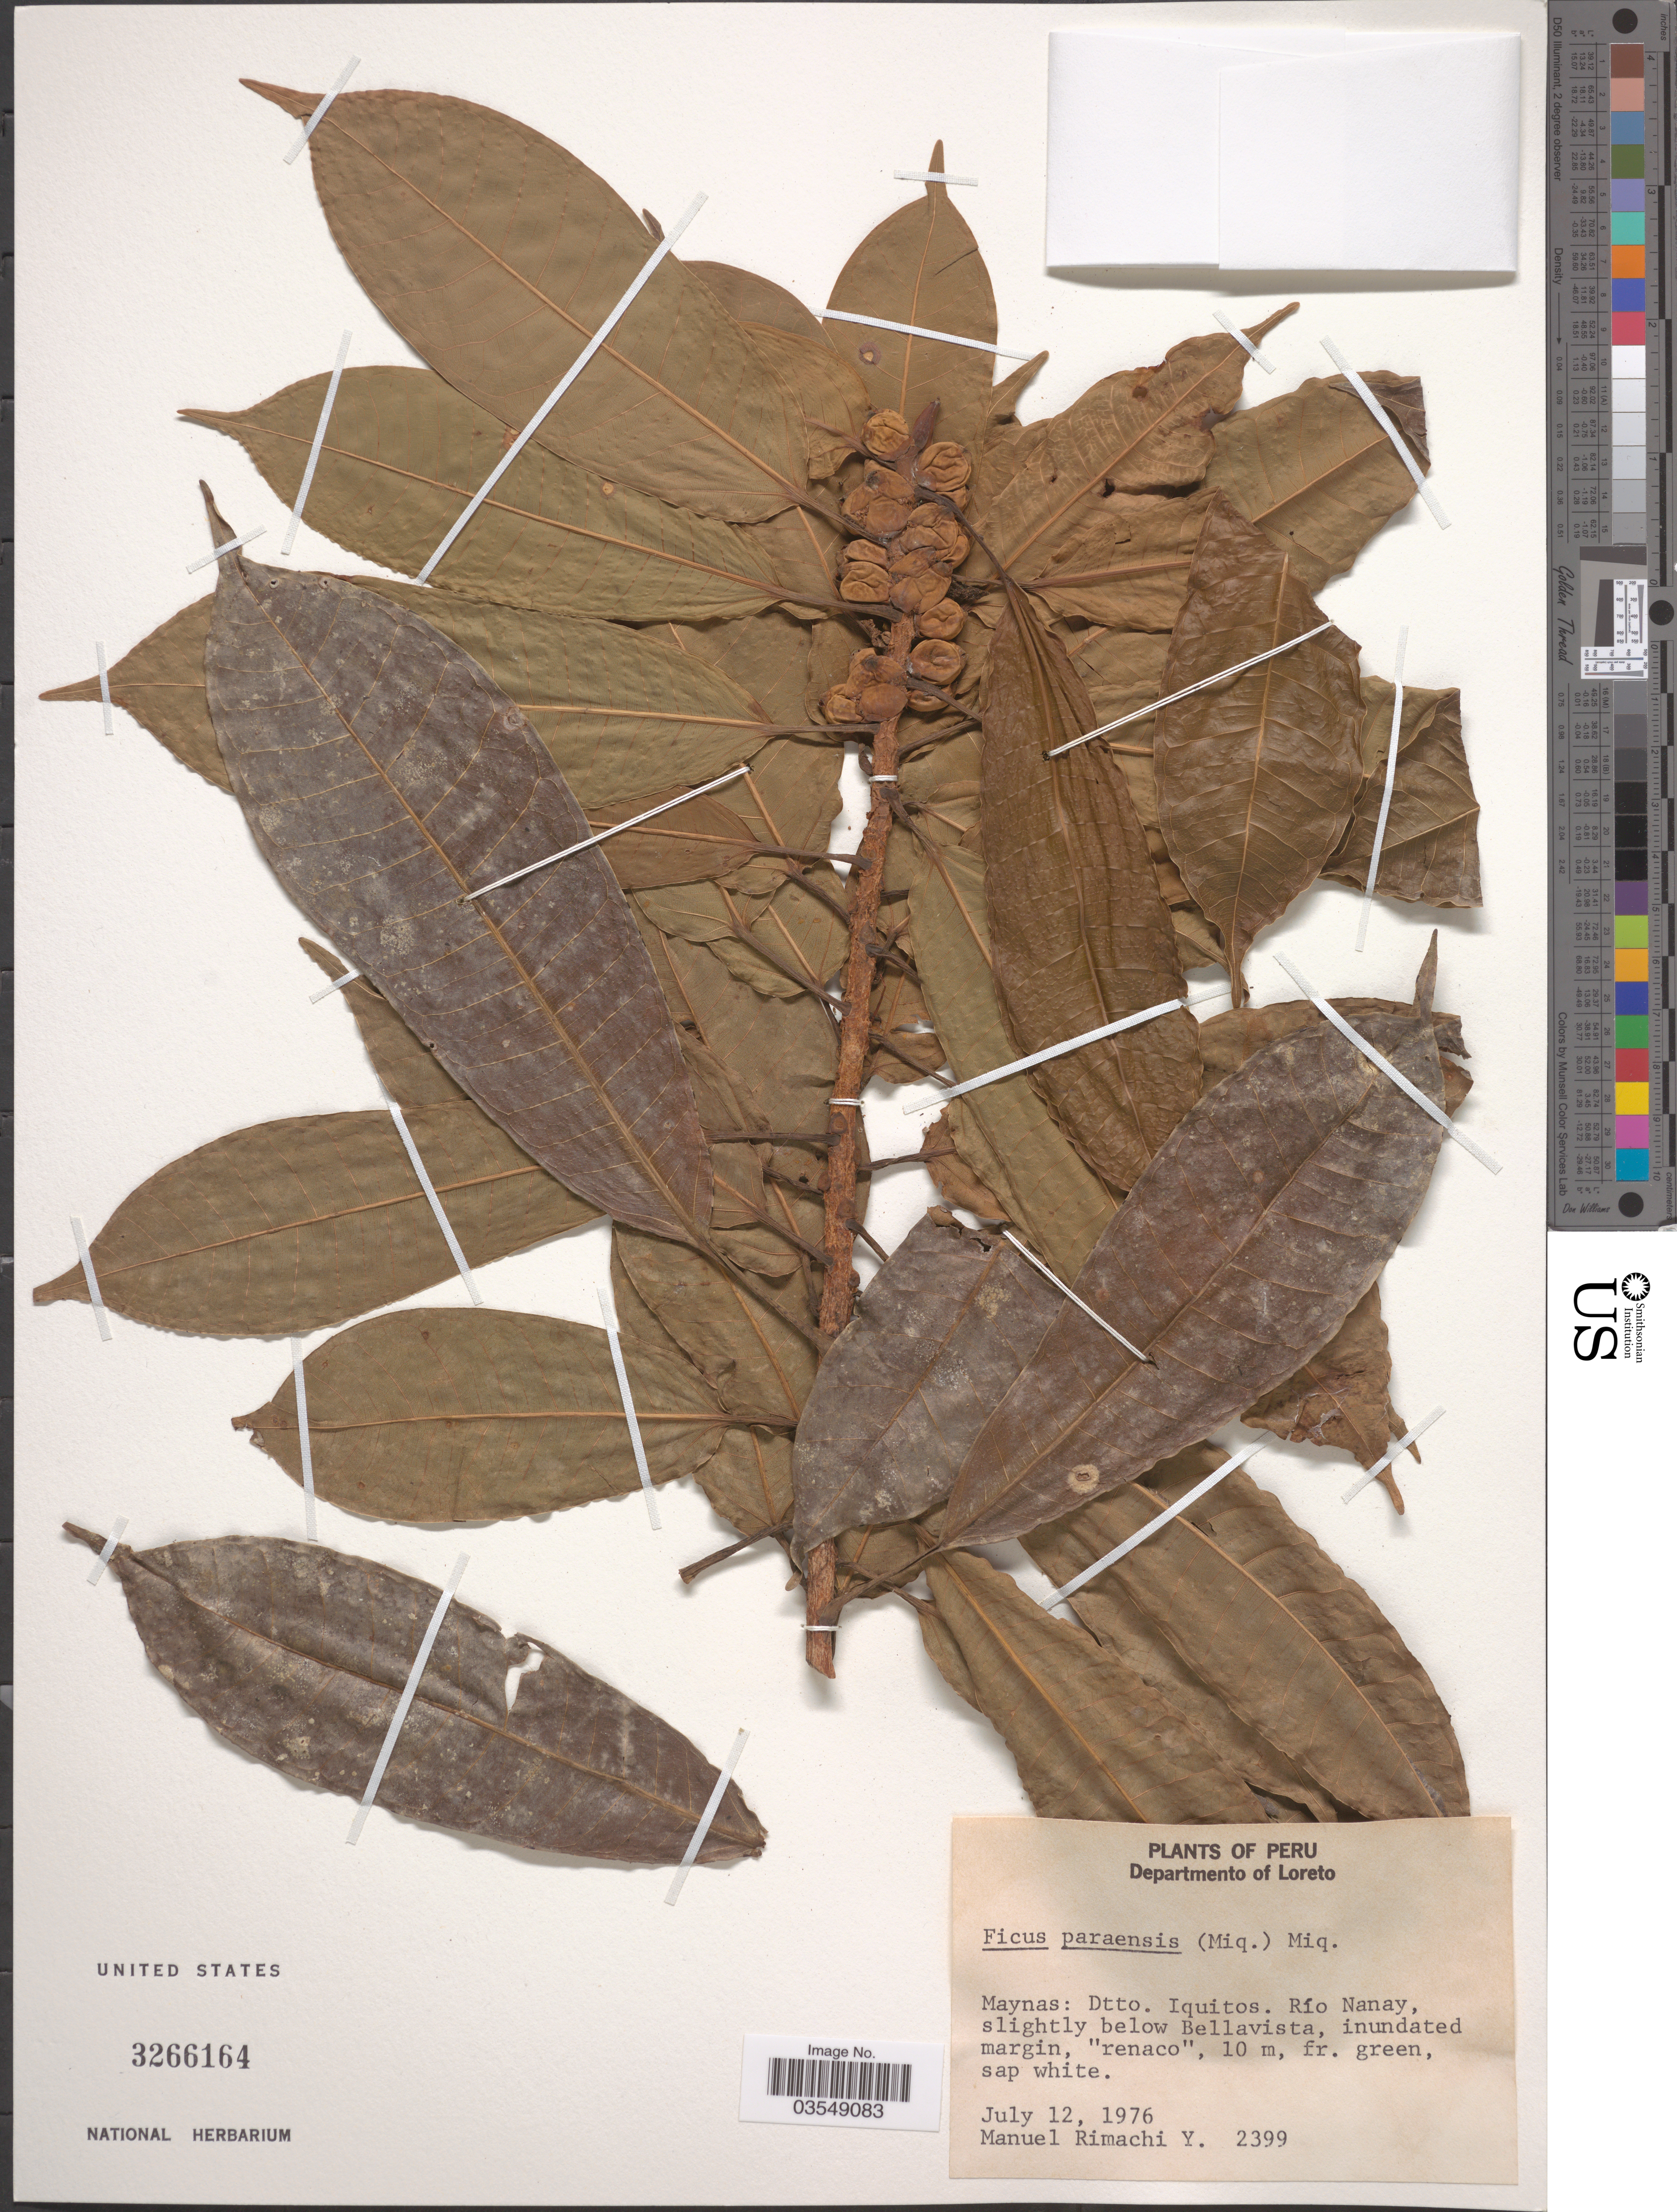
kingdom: Plantae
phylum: Tracheophyta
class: Magnoliopsida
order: Rosales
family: Moraceae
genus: Ficus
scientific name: Ficus paraensis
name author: (Miq.) Miq.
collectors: M. Rimachi Y.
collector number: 2399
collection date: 1976-07-12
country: Peru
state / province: Loreto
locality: Departmento of Loreto. Maynas: Dtto. Iquitos. Río Nanay, slightly below Bellavista.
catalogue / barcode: US 3266164